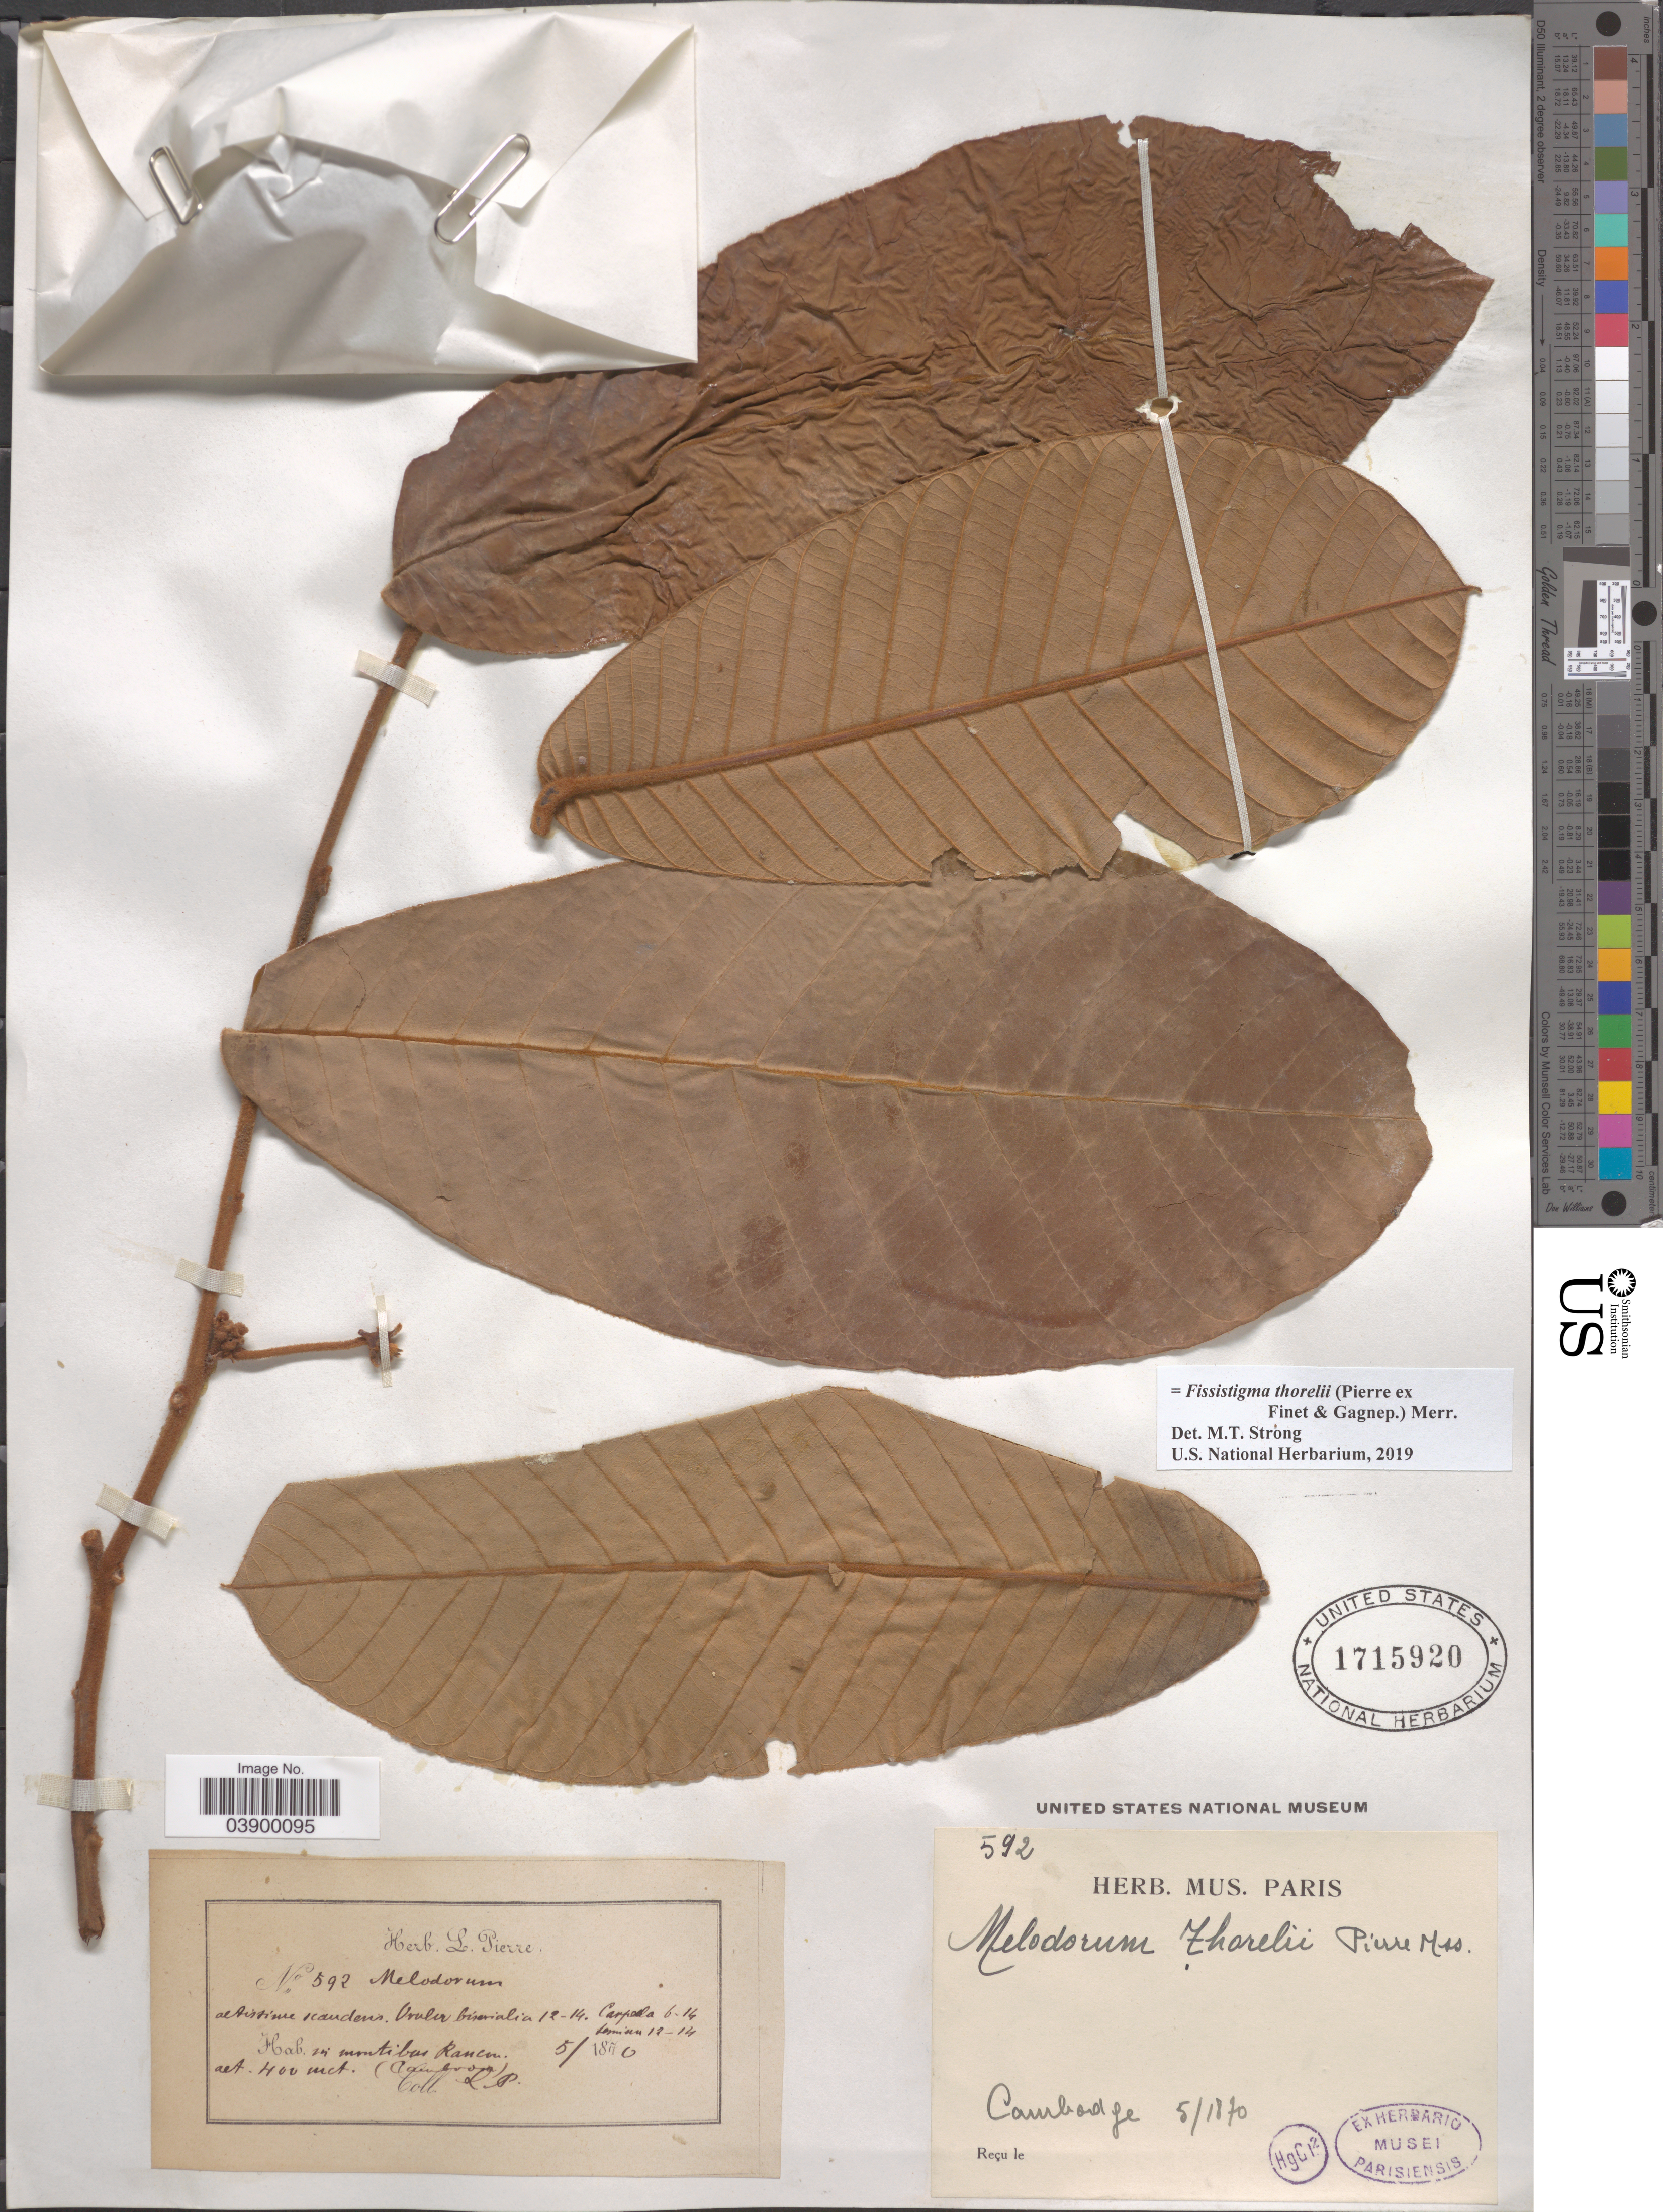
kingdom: Plantae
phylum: Tracheophyta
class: Magnoliopsida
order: Magnoliales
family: Annonaceae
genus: Fissistigma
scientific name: Fissistigma thorelii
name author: (Pierre ex Finet & Gagnep.) Merr.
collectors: L. Pierre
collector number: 592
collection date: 1870-05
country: Cambodia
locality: In montibus Rancon [interpreted].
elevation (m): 400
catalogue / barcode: US 1715920